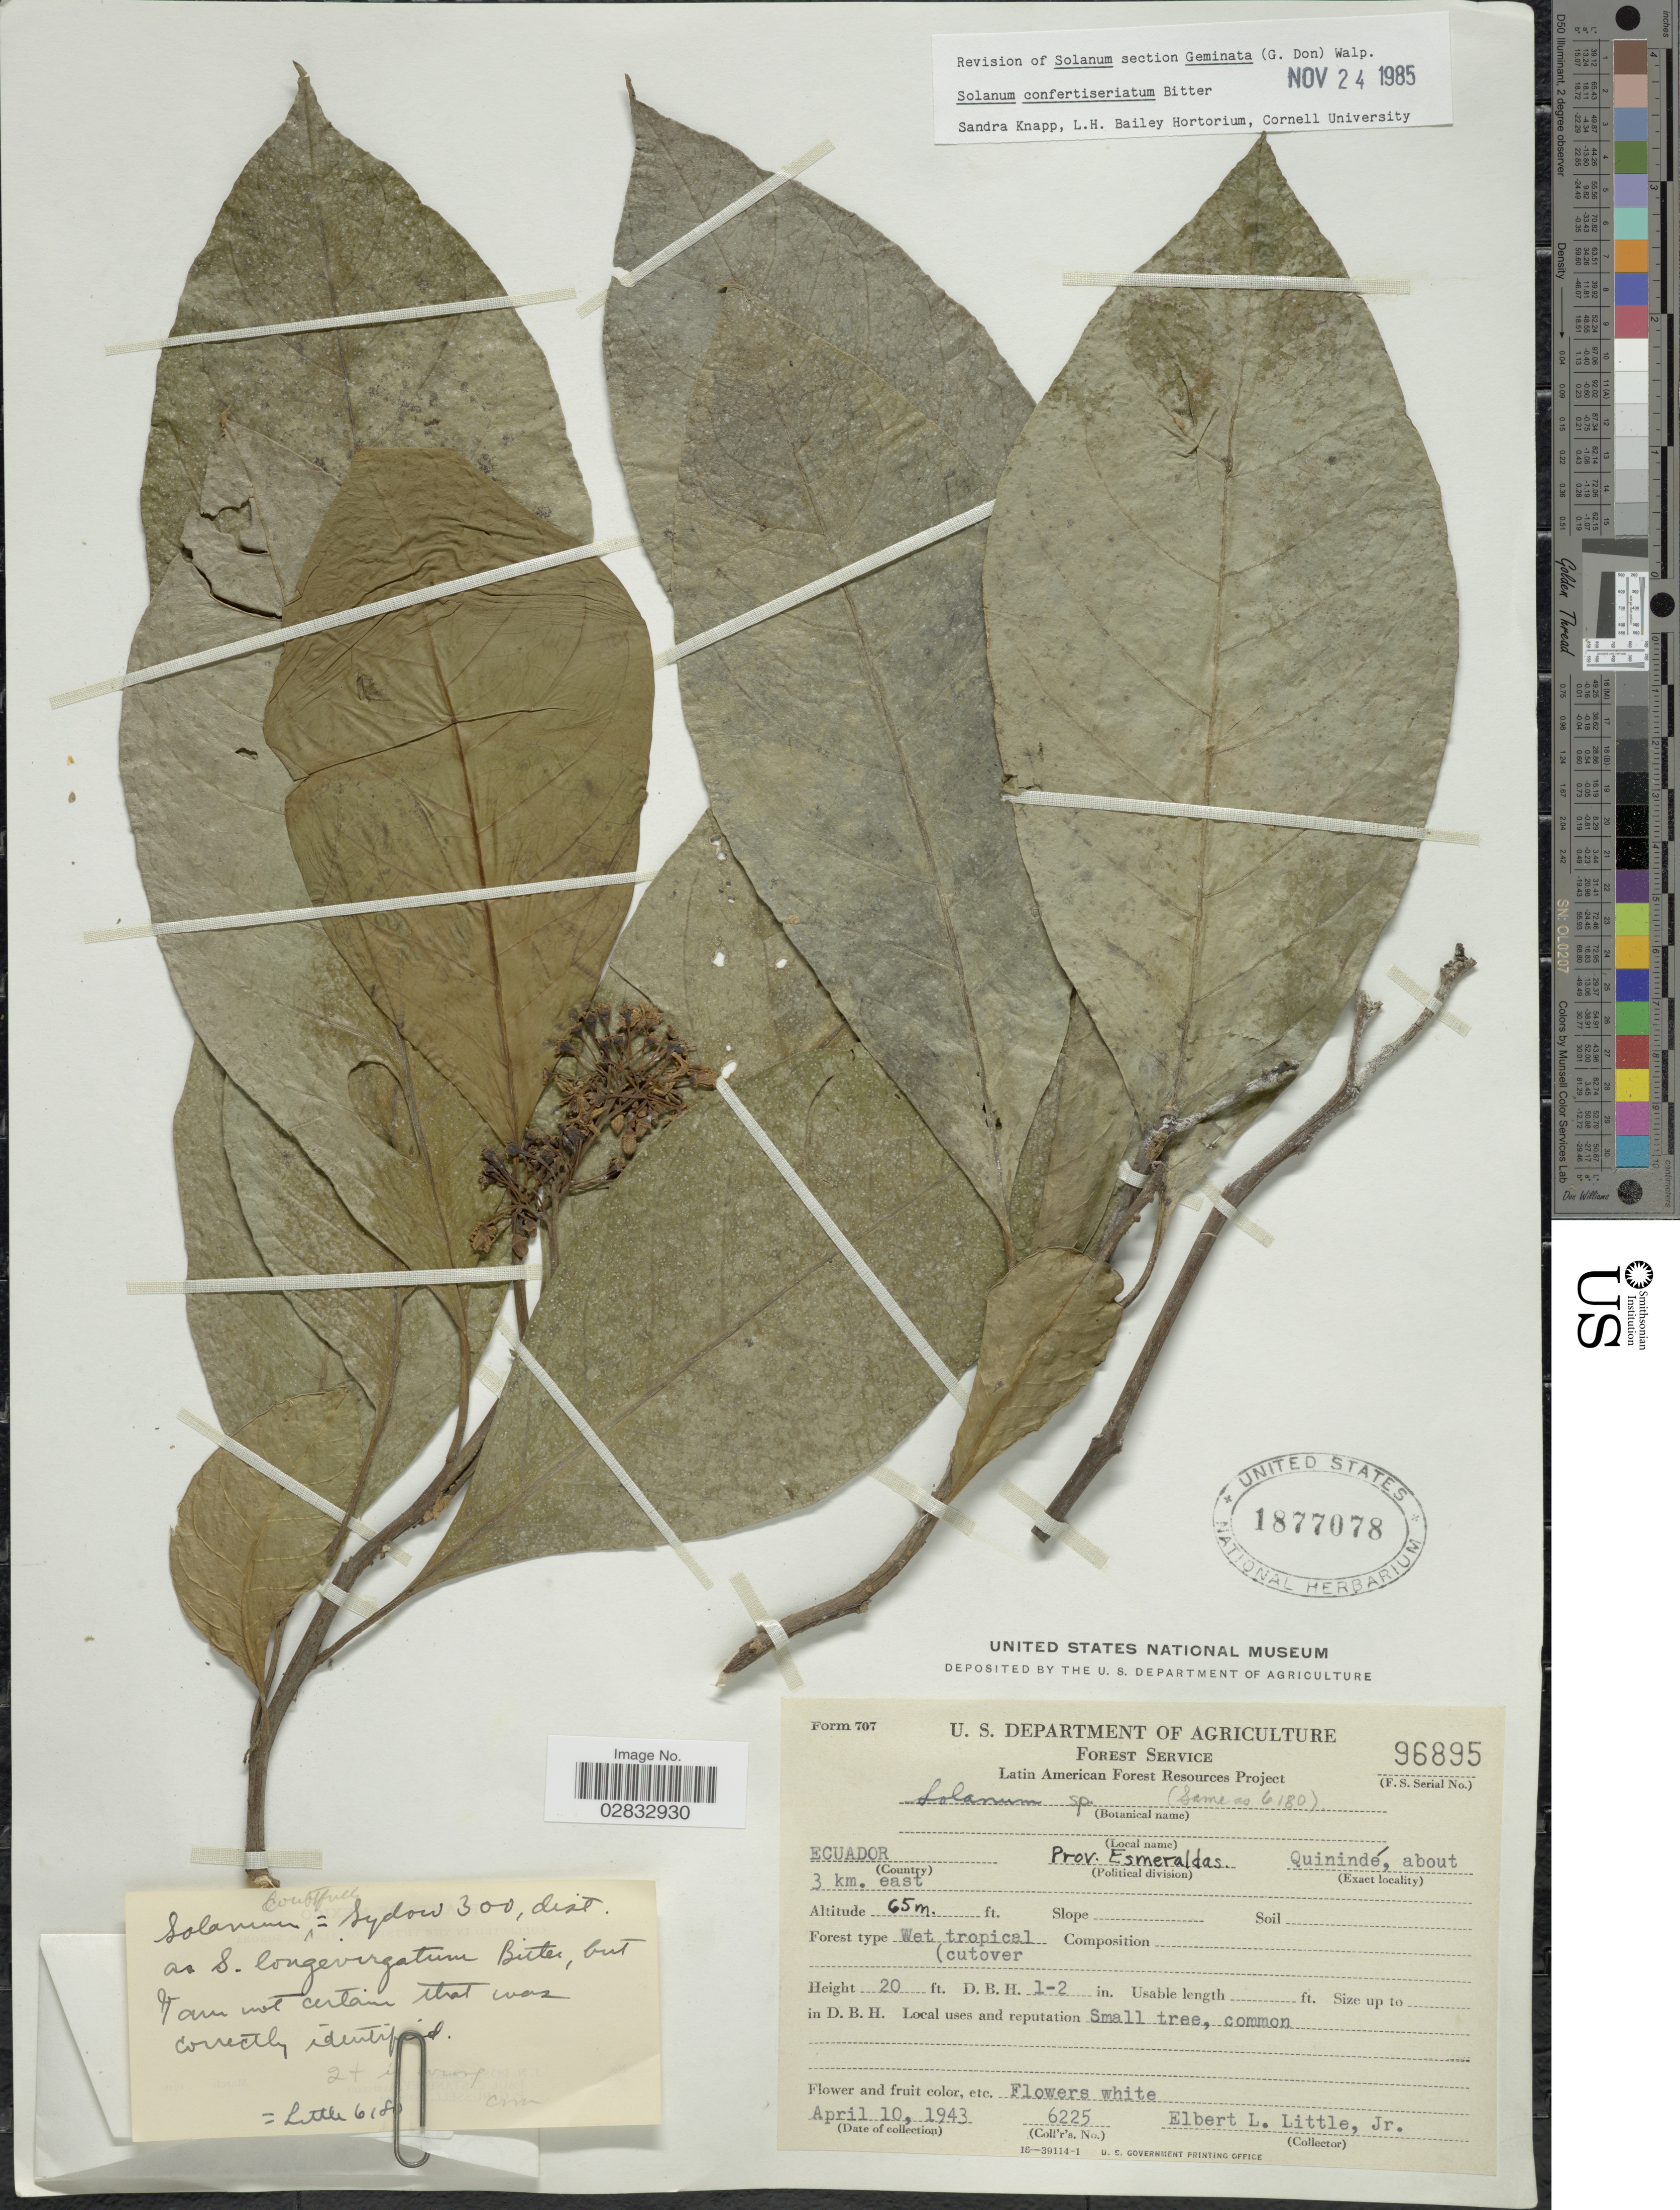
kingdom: Plantae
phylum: Tracheophyta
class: Magnoliopsida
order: Solanales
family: Solanaceae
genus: Solanum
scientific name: Solanum confertiseriatum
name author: Bitter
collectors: E. L. Little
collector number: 6225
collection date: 1943-04-10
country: Ecuador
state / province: Esmeraldas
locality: Quinindé, about 3 km. east.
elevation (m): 65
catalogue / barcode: US 1877078